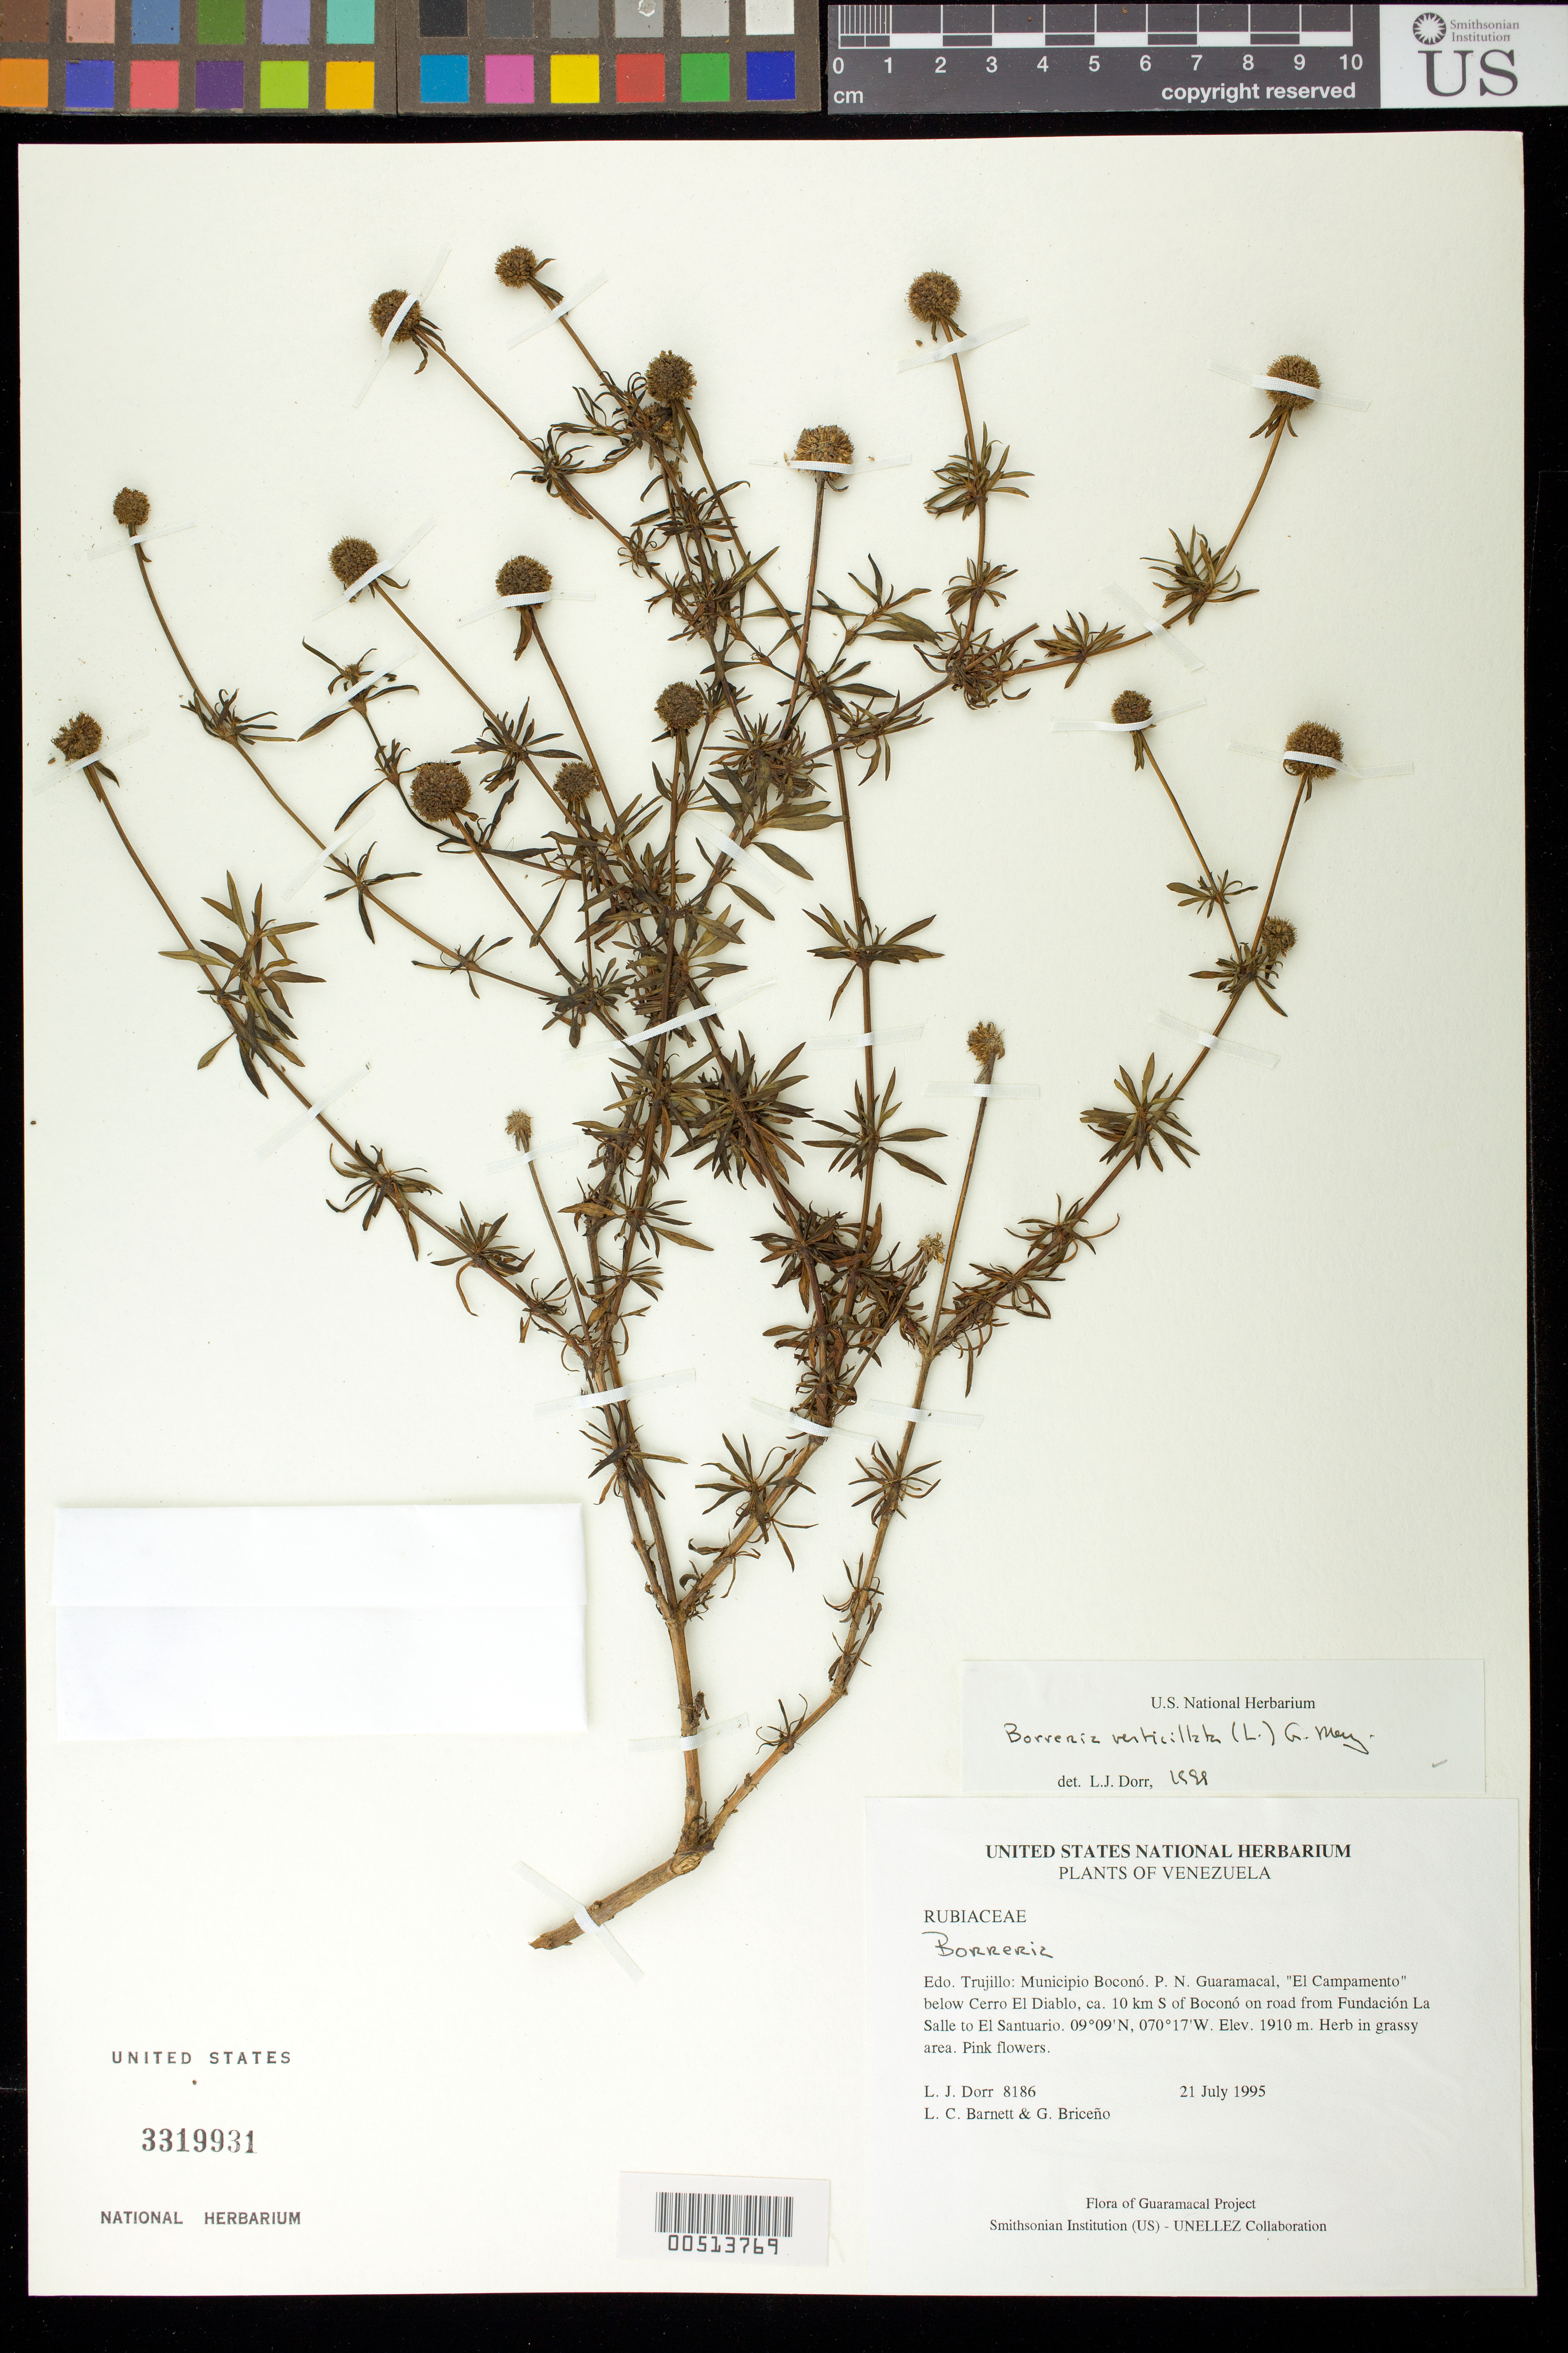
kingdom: Plantae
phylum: Tracheophyta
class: Magnoliopsida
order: Gentianales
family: Rubiaceae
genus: Borreria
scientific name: Borreria verticillata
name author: (L.) G. Mey.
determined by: Dorr, L. J., (BOT), Smithsonian Institution - National Museum of Natural History (UNITED STATES)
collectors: L. J. Dorr, L. C. Barnett & G. Briceño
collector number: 8186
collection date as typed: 21 Jul 1995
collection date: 1995-07-21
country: Venezuela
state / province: Trujillo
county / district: Boconó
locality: Parque Nacional Guaramacal, "El Campamento" below Cerro El Diablo, ca. 10 km S of Boconó on road from Fundación La Salle to El Santuario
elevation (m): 1910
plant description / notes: F, MO, PORT, US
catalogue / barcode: US 3319931